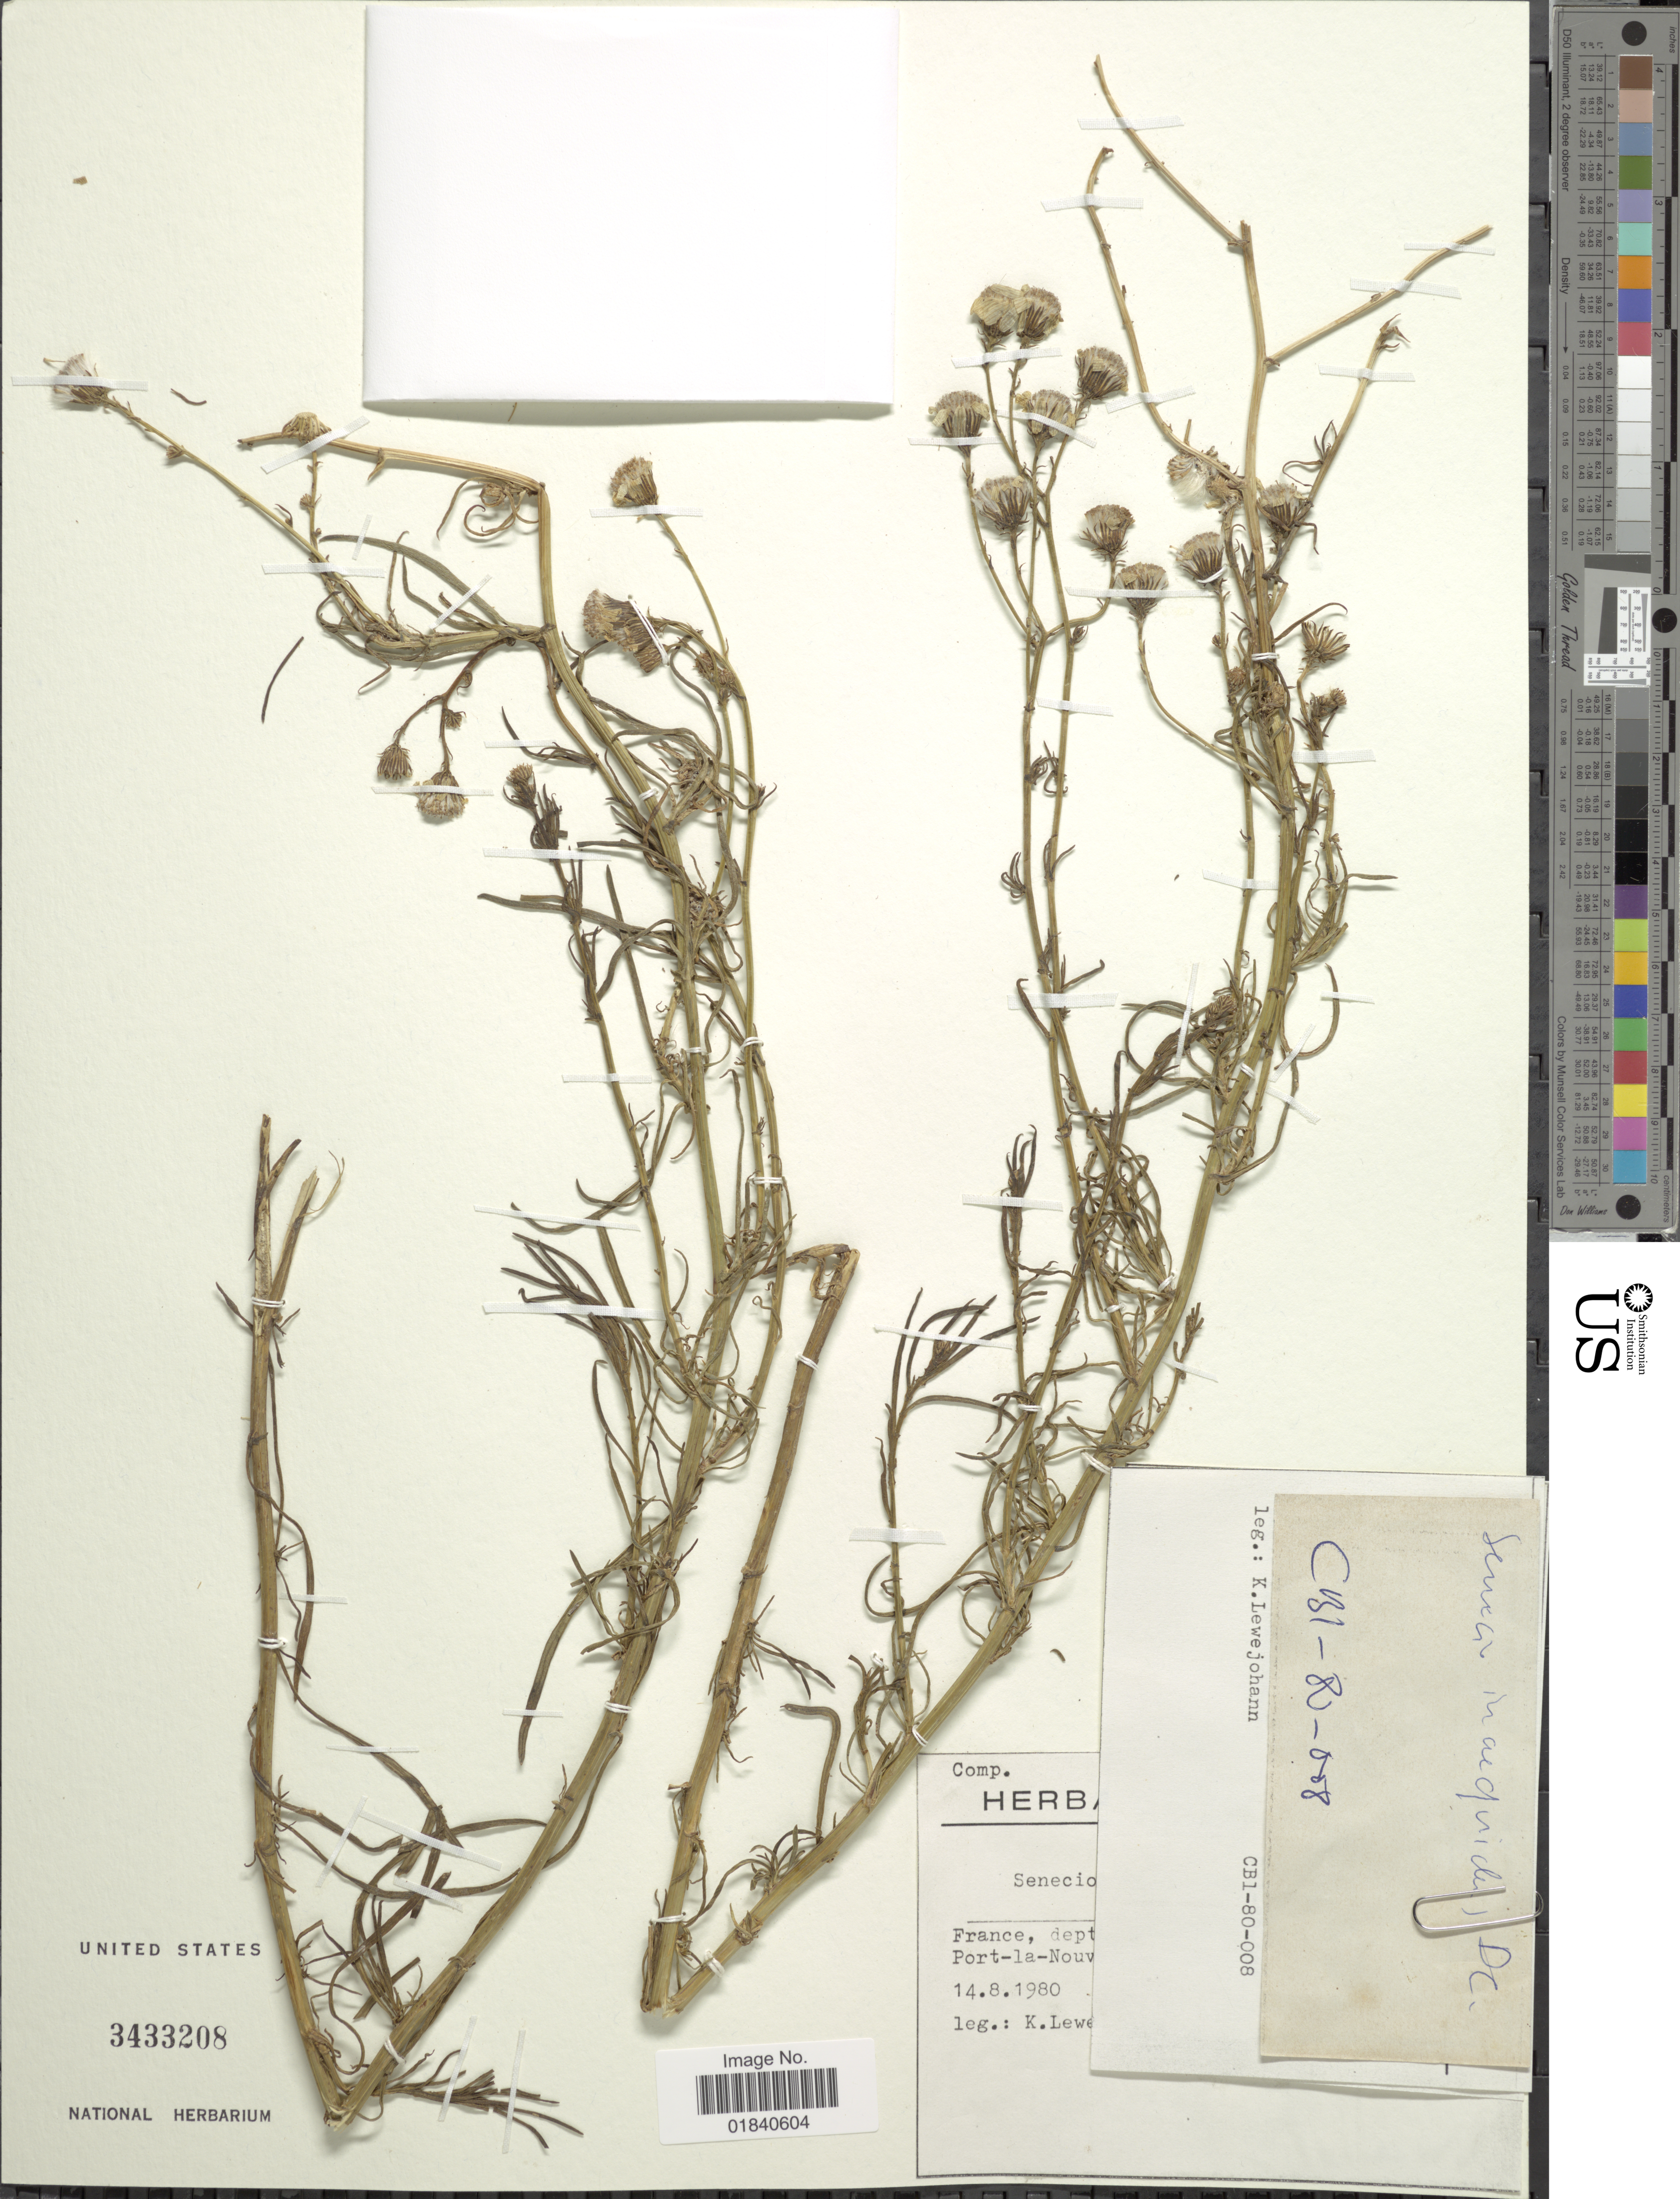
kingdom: Plantae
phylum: Tracheophyta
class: Magnoliopsida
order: Asterales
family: Asteraceae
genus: Senecio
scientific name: Senecio inaequidens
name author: DC.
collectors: K. Lewejohann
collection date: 1980-08-14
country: France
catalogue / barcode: US 3433208